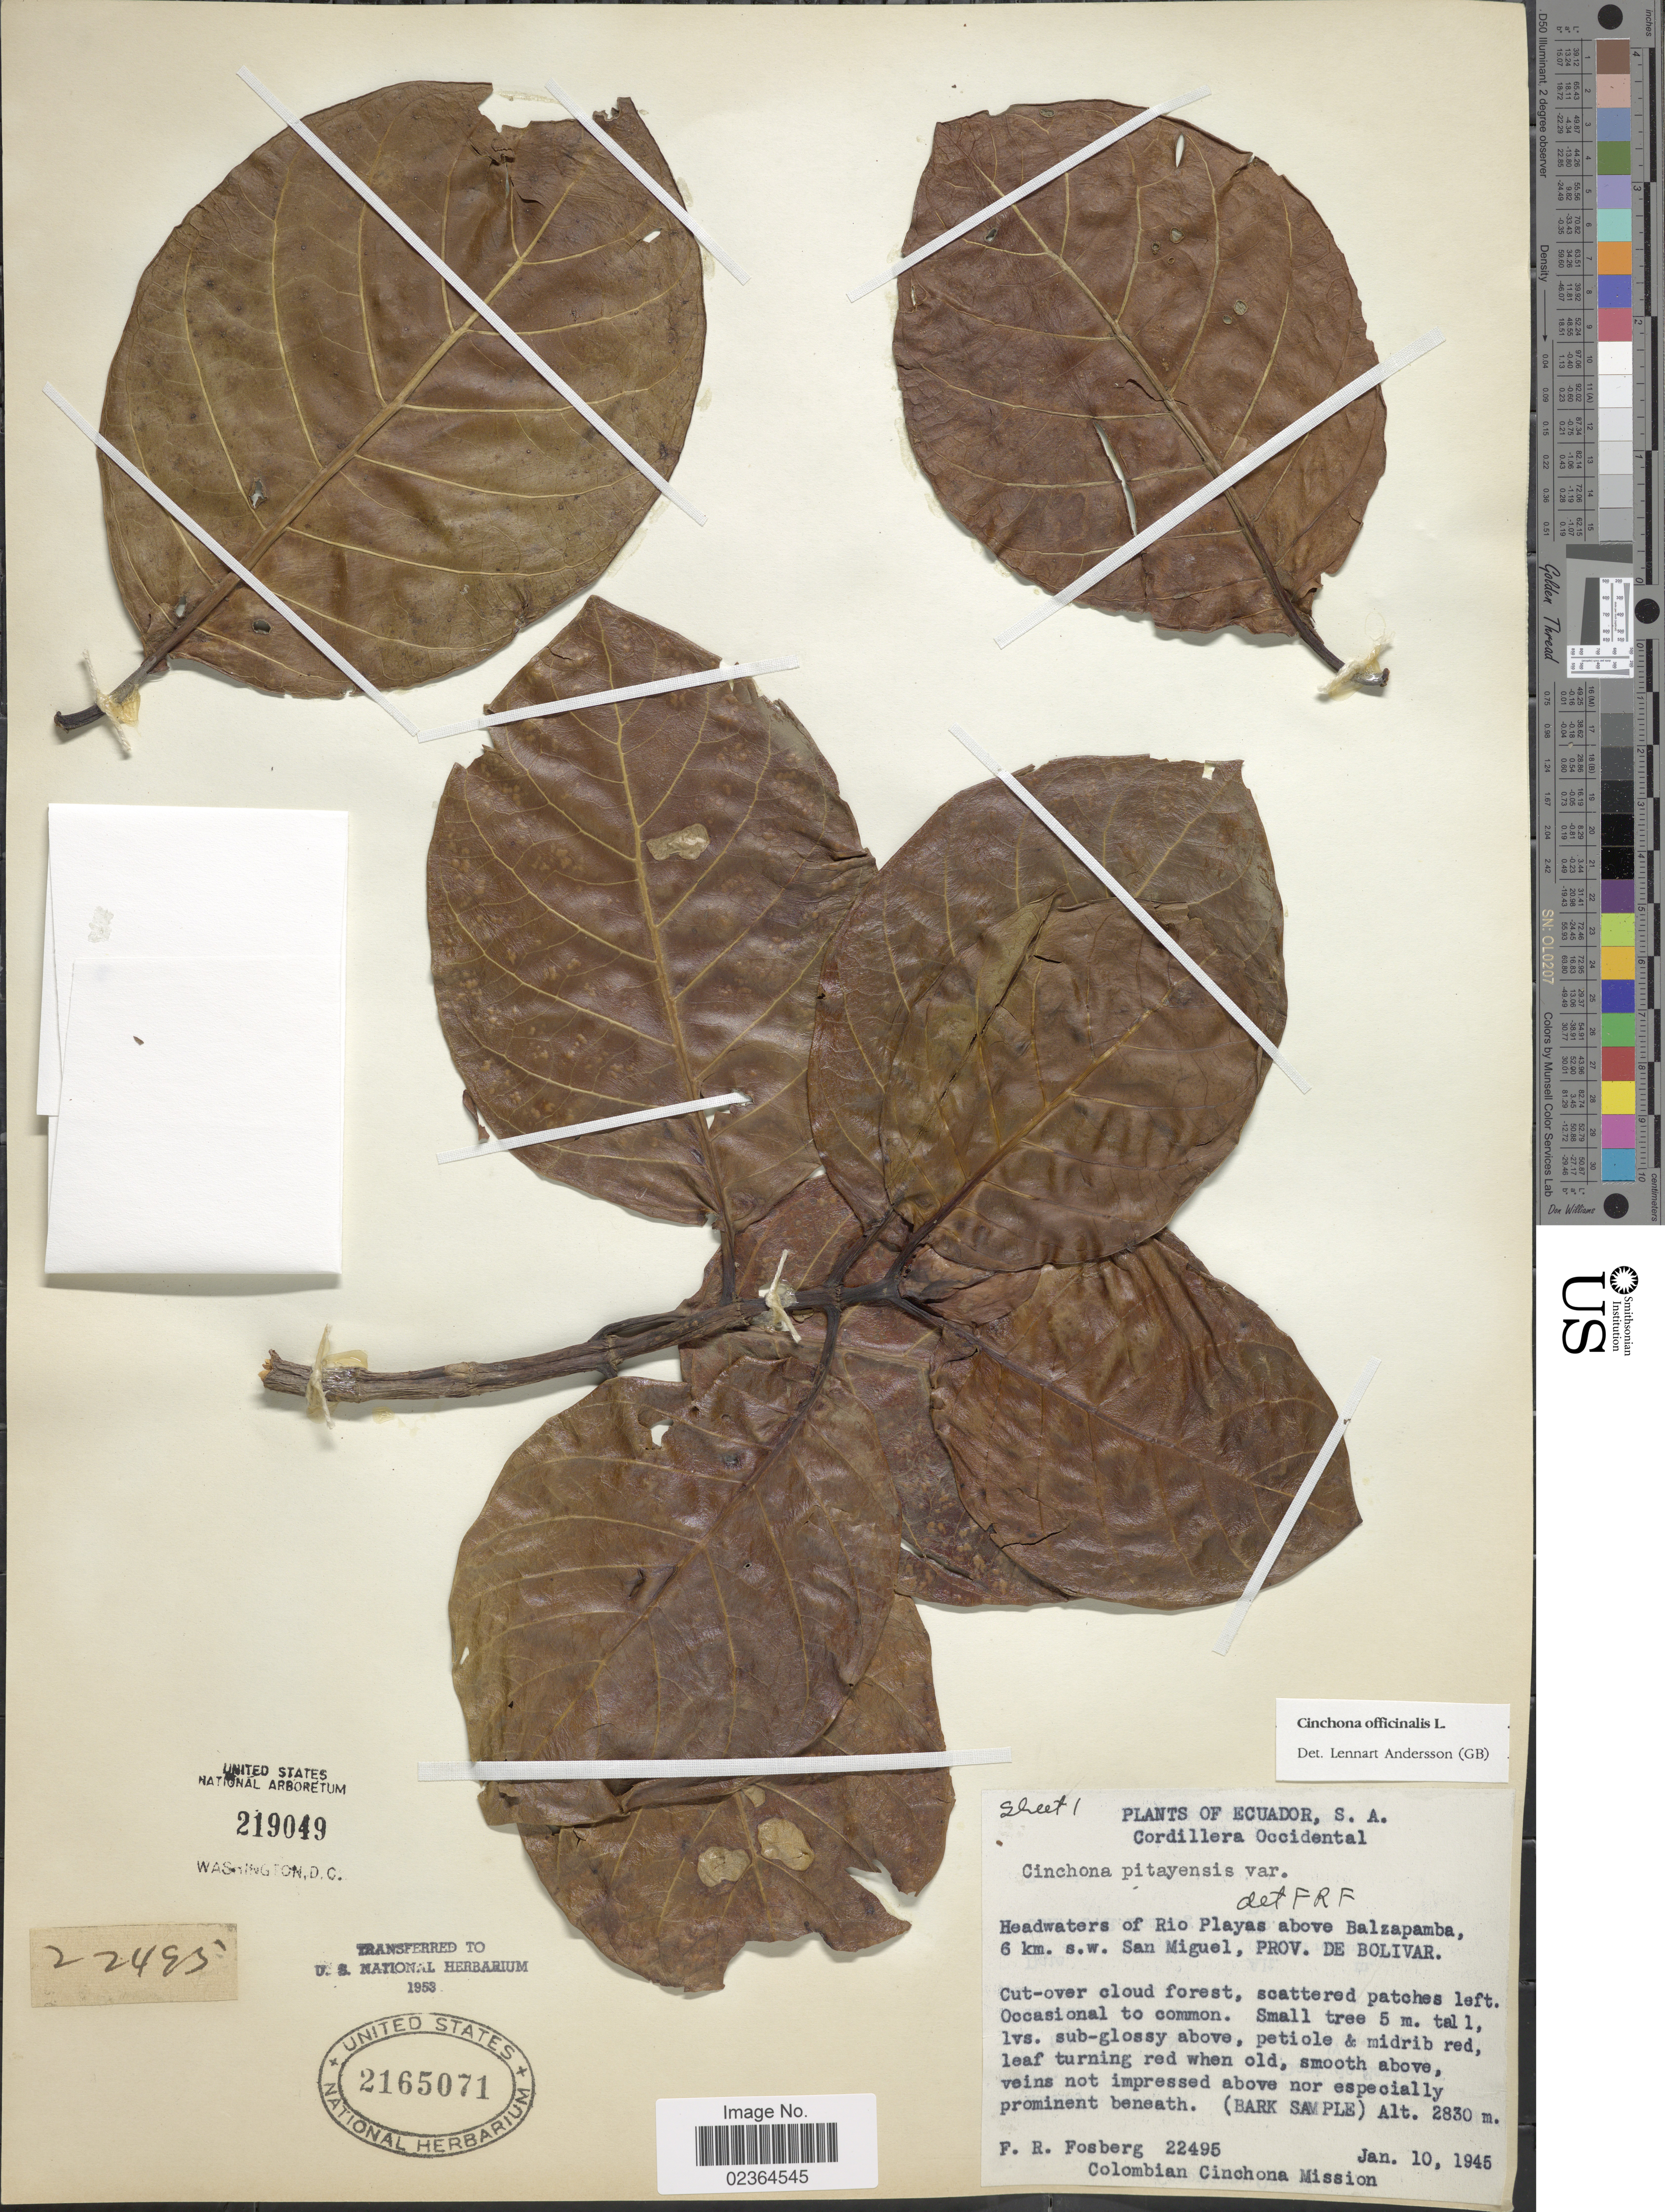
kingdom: Plantae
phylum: Tracheophyta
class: Magnoliopsida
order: Gentianales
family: Rubiaceae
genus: Cinchona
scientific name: Cinchona officinalis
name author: L.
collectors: F. R. Fosberg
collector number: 22495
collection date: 1945-01-10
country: Ecuador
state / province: Bolívar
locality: Cordillera Occidental. Headwaters of Rio Playas above Balzapamba, 6 km. s.w. San Miguel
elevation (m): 2830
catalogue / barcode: US 2165071